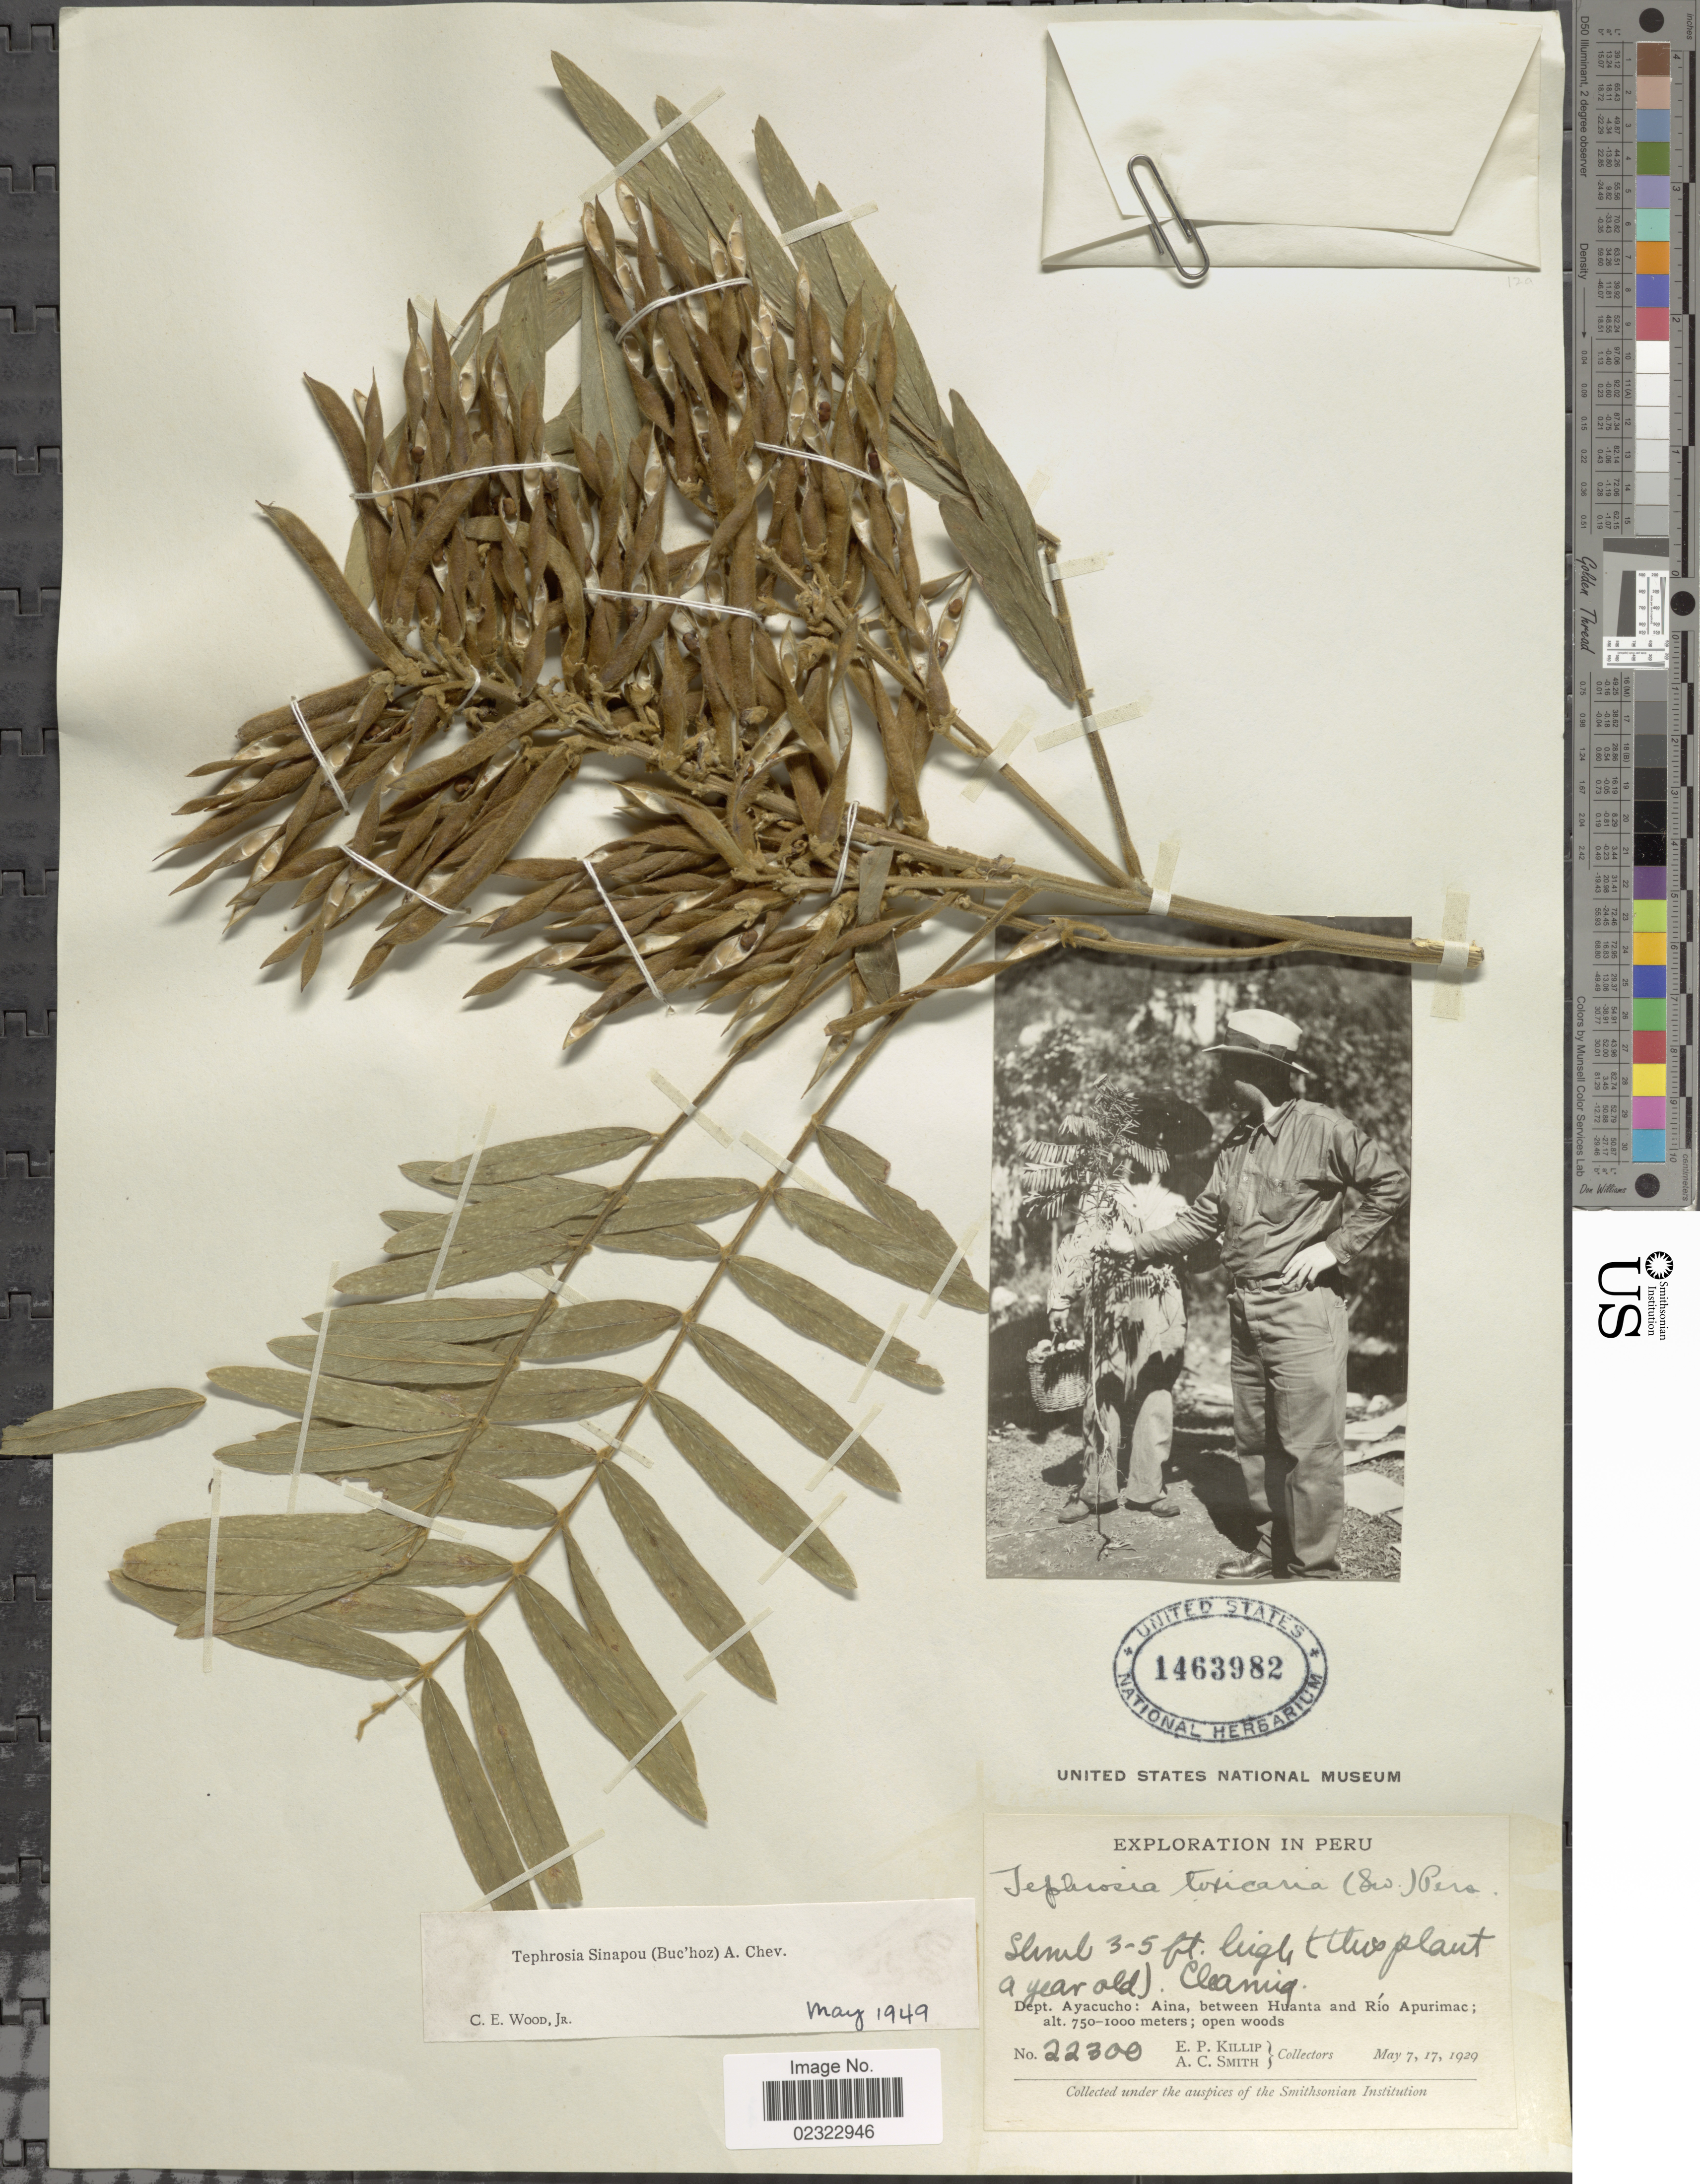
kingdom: Plantae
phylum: Tracheophyta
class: Magnoliopsida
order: Fabales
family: Fabaceae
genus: Tephrosia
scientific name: Tephrosia sinapou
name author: (Buc'hoz) A. Chev.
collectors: E. P. Killip & A. C. Smith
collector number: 22300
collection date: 1929-05-07/1929-05-17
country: Peru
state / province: Ayacucho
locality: Dept. Ayacucho: Aina, between Huanta and Rio Apurimac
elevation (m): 750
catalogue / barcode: US 1463982